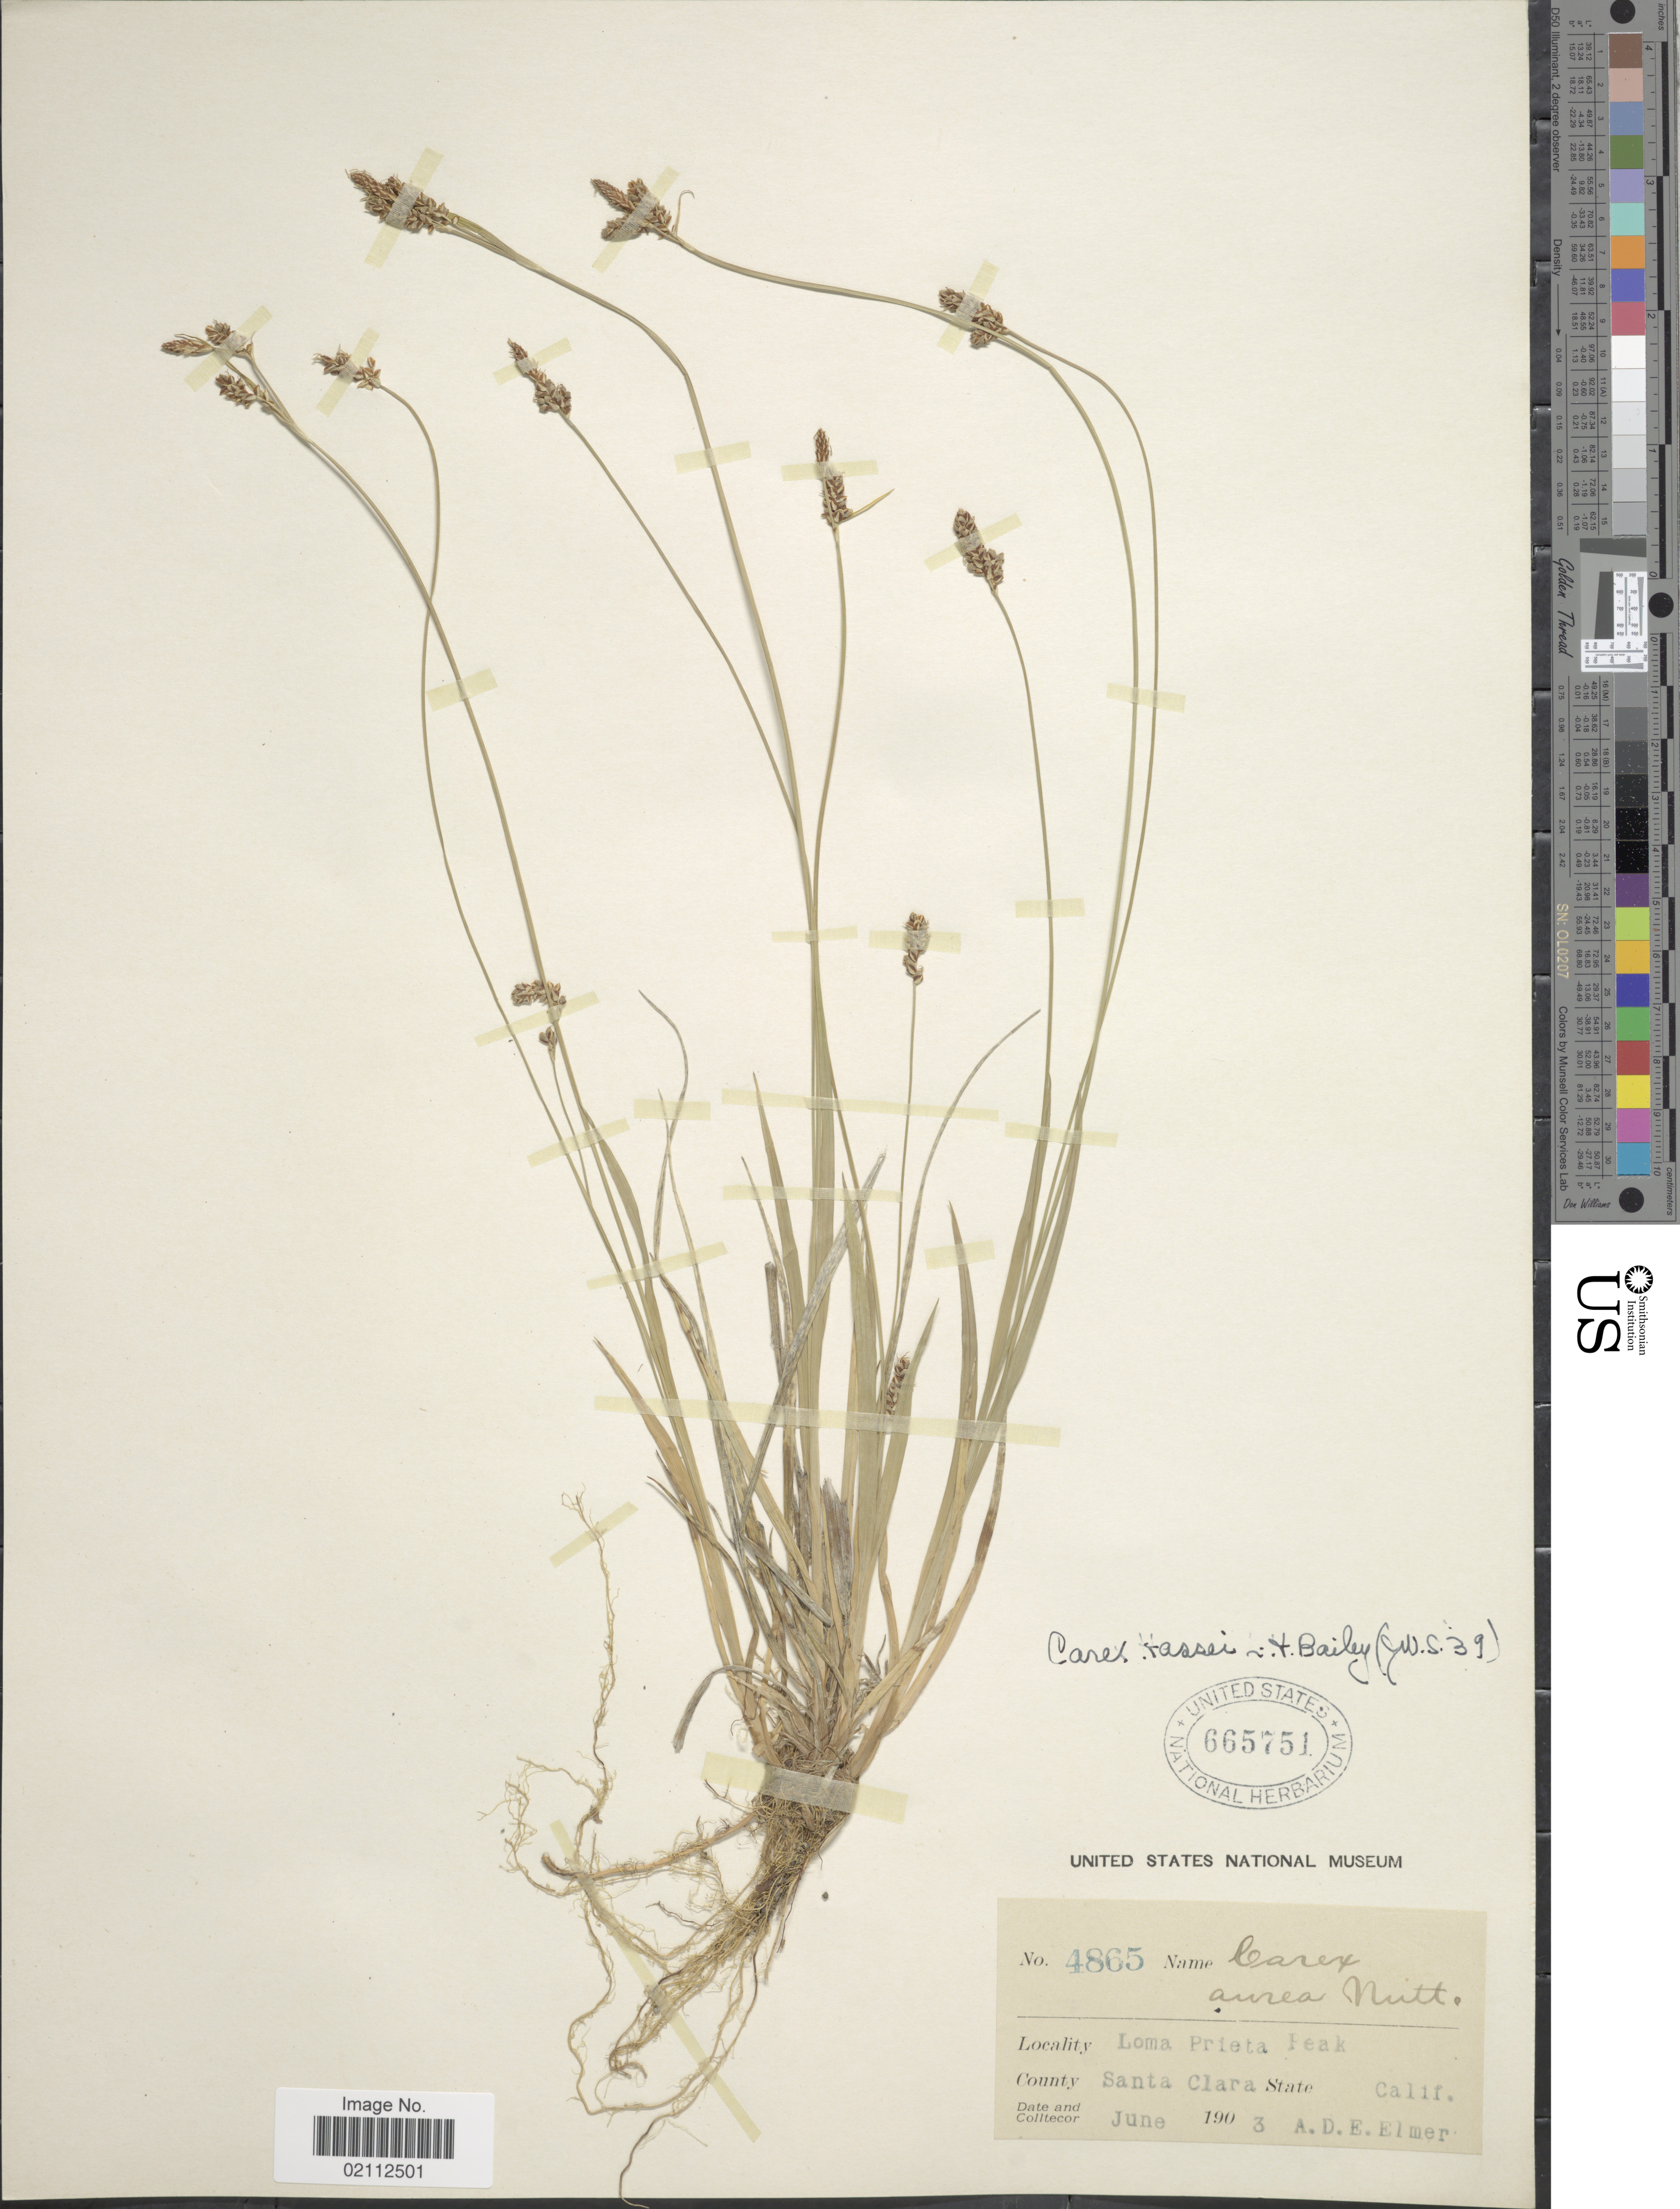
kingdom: Plantae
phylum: Tracheophyta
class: Liliopsida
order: Poales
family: Cyperaceae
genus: Carex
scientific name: Carex hassei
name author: L.H. Bailey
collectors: A. D. E. Elmer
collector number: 4865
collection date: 1903-06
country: United States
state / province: California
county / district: Santa Clara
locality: Loma Prieta Peak, County Santa Clara.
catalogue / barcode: US 665751